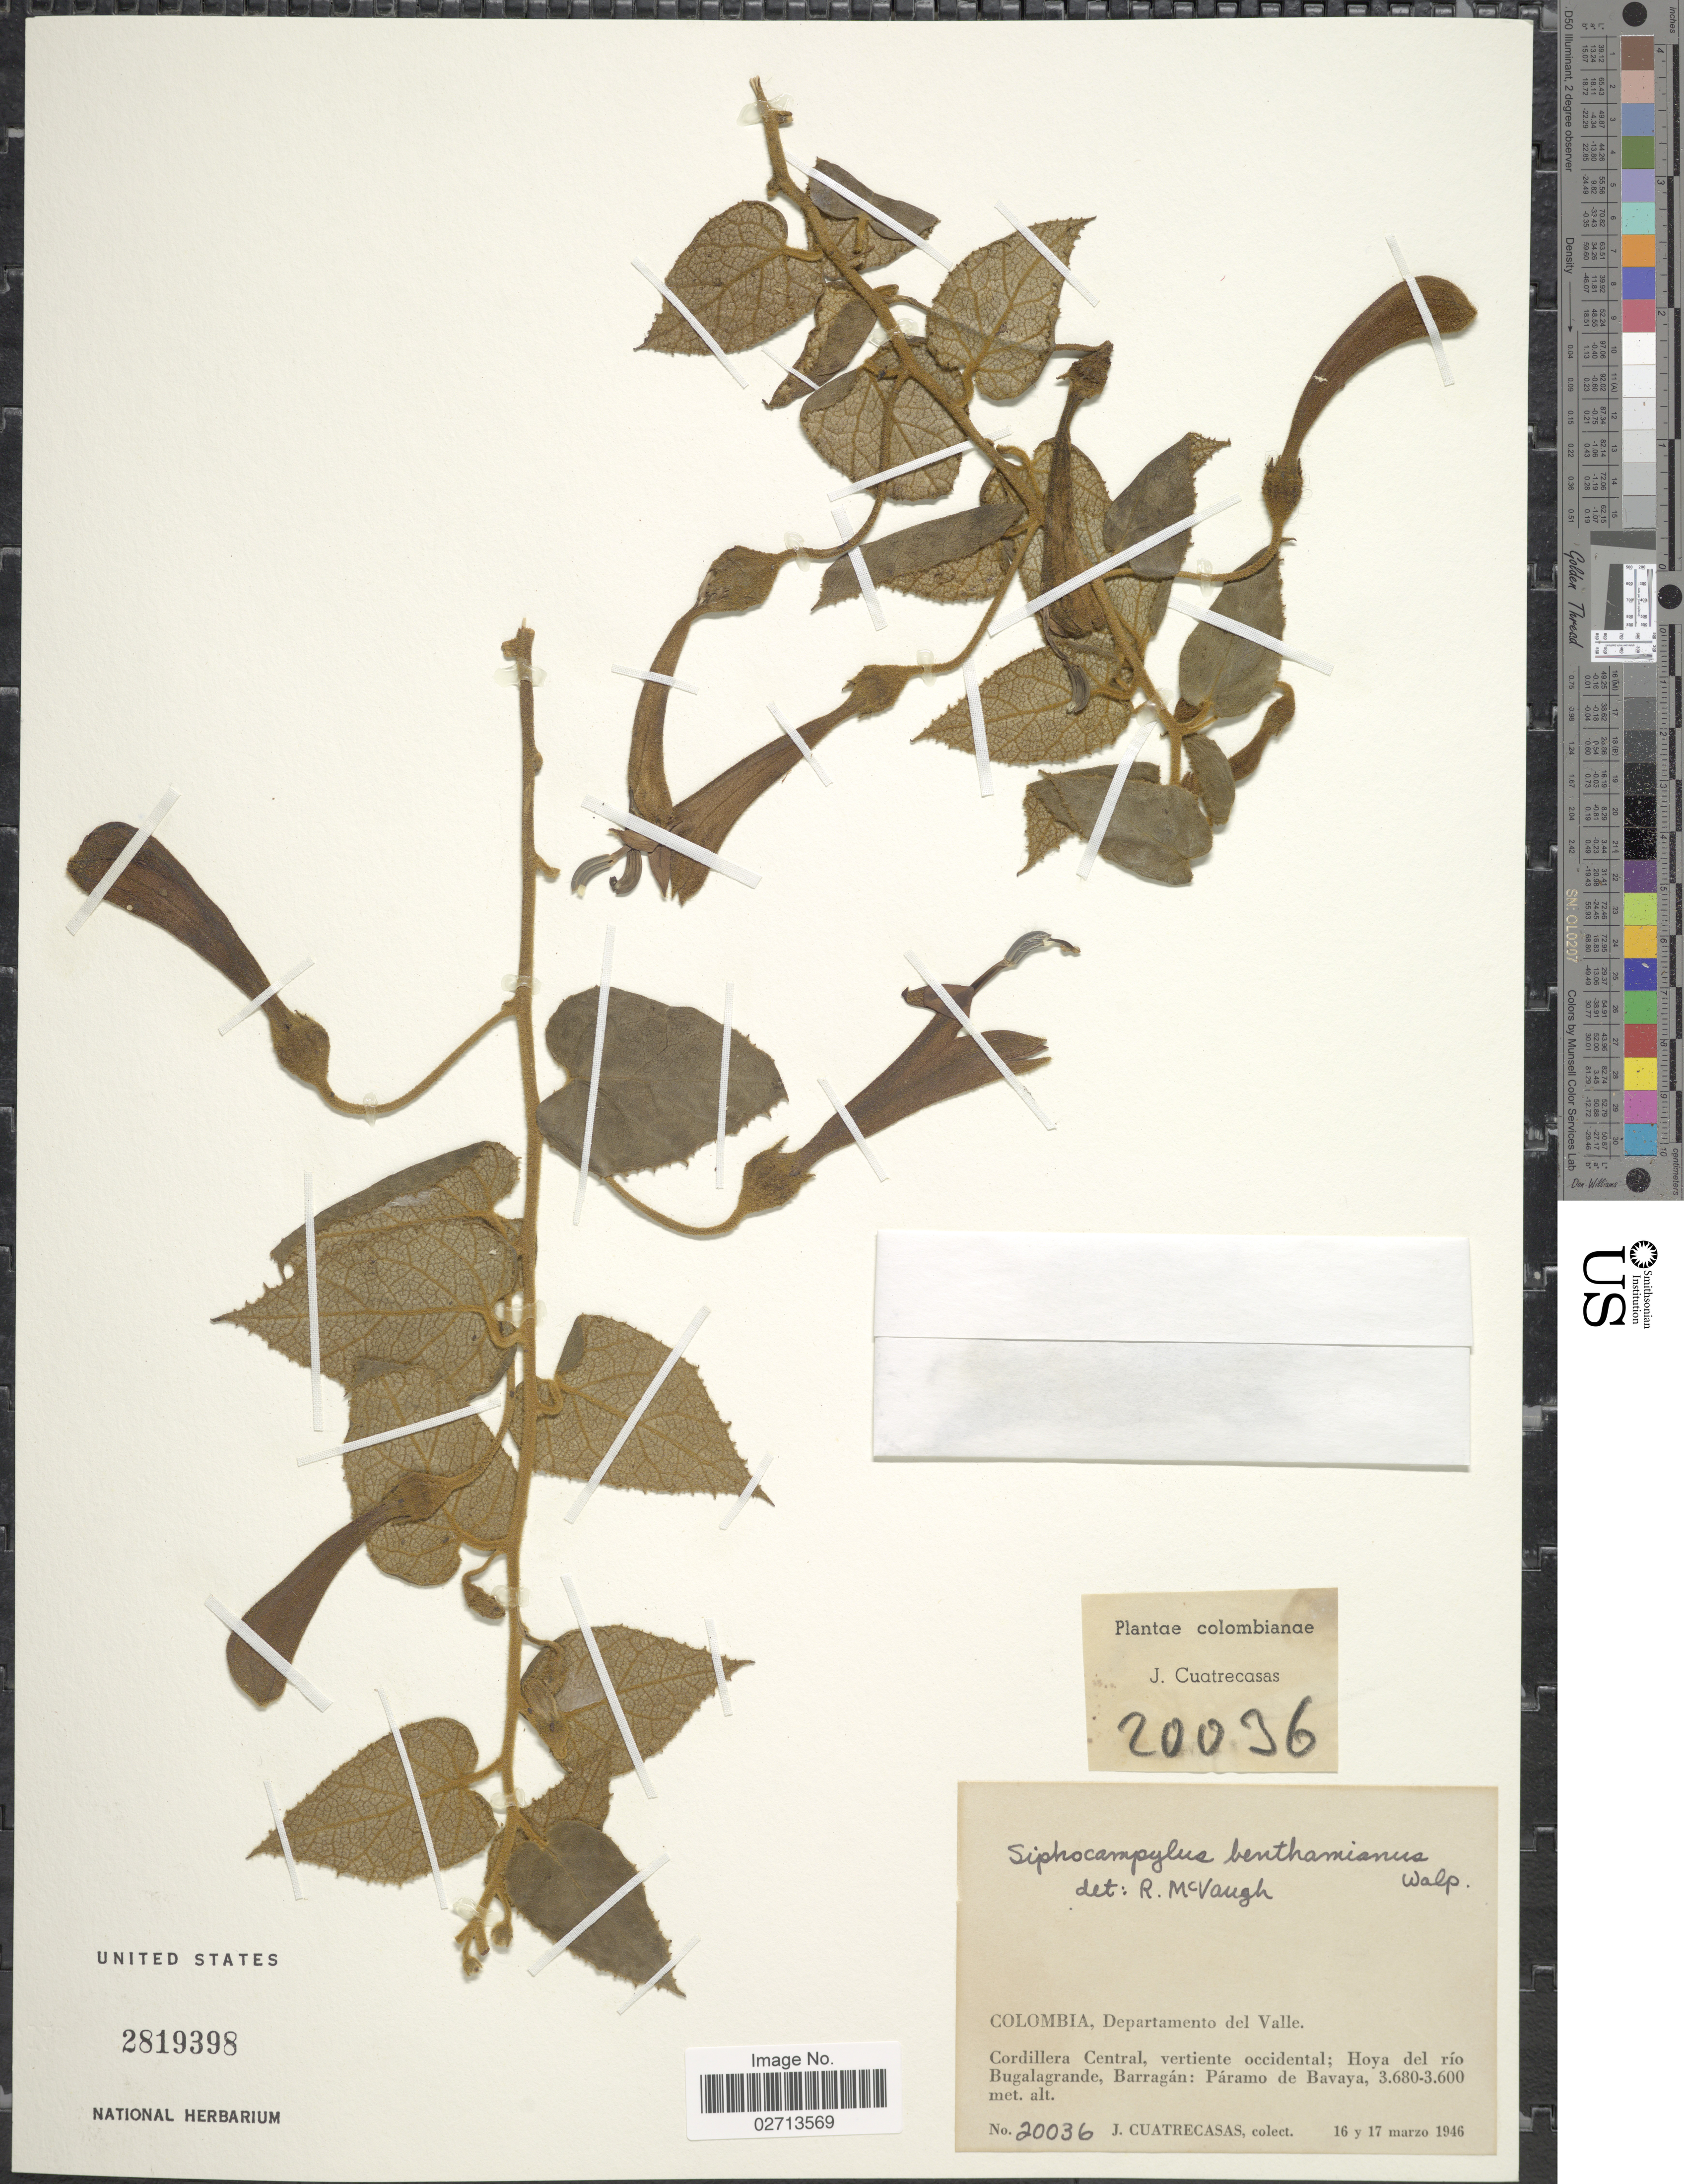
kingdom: Plantae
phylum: Tracheophyta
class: Magnoliopsida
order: Asterales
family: Campanulaceae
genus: Siphocampylus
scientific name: Siphocampylus benthamianus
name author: Walp.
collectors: J. Cuatrecasas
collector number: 20036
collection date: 1946-03-16/1946-03-17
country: Colombia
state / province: Valle del Cauca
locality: Departamento del Valle. Cordillera Central, vertiente occidental, Hoya del rio Bugalagrande, Barragan: Paramo de Bavaya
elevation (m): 3600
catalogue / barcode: US 2819398